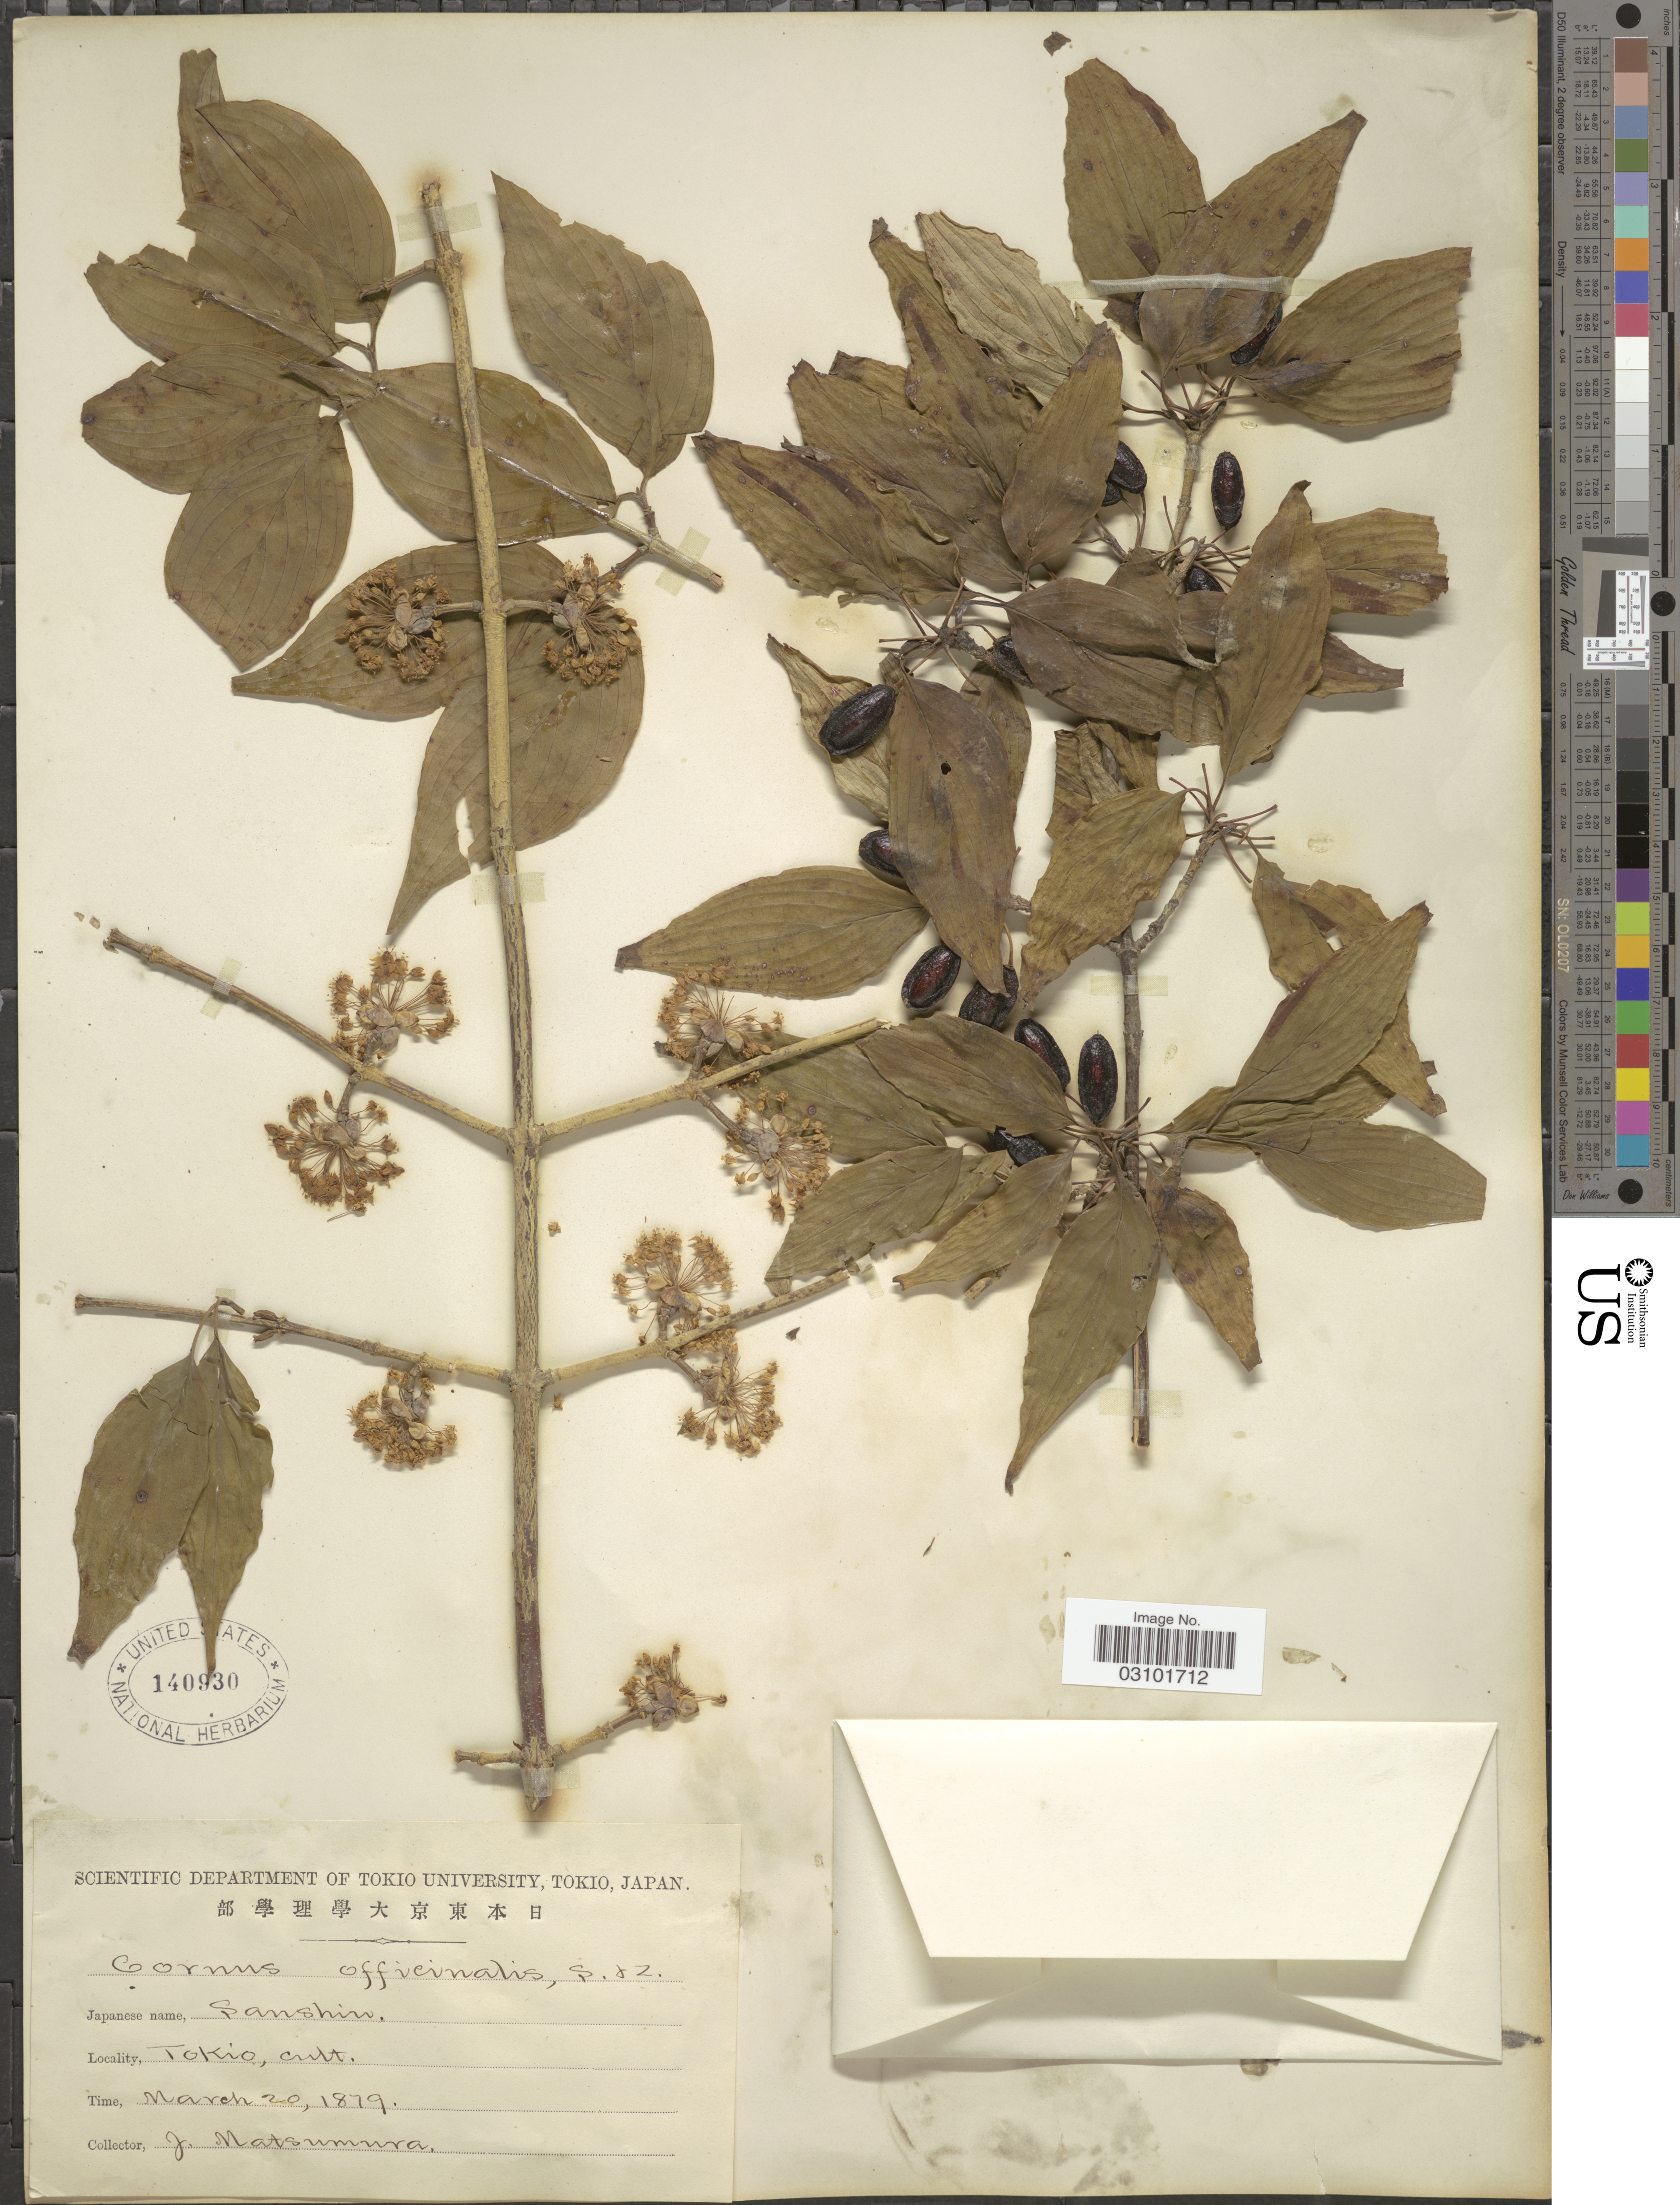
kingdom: Plantae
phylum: Tracheophyta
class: Magnoliopsida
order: Cornales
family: Cornaceae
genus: Cornus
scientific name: Cornus officinalis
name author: Siebold & Zucc.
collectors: J. Natsumura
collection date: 1879-03-20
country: Japan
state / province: Tokyo, Federal City of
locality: Tokio.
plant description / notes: Fruit temporarily sampled for micro-CT scanning.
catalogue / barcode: US 140930